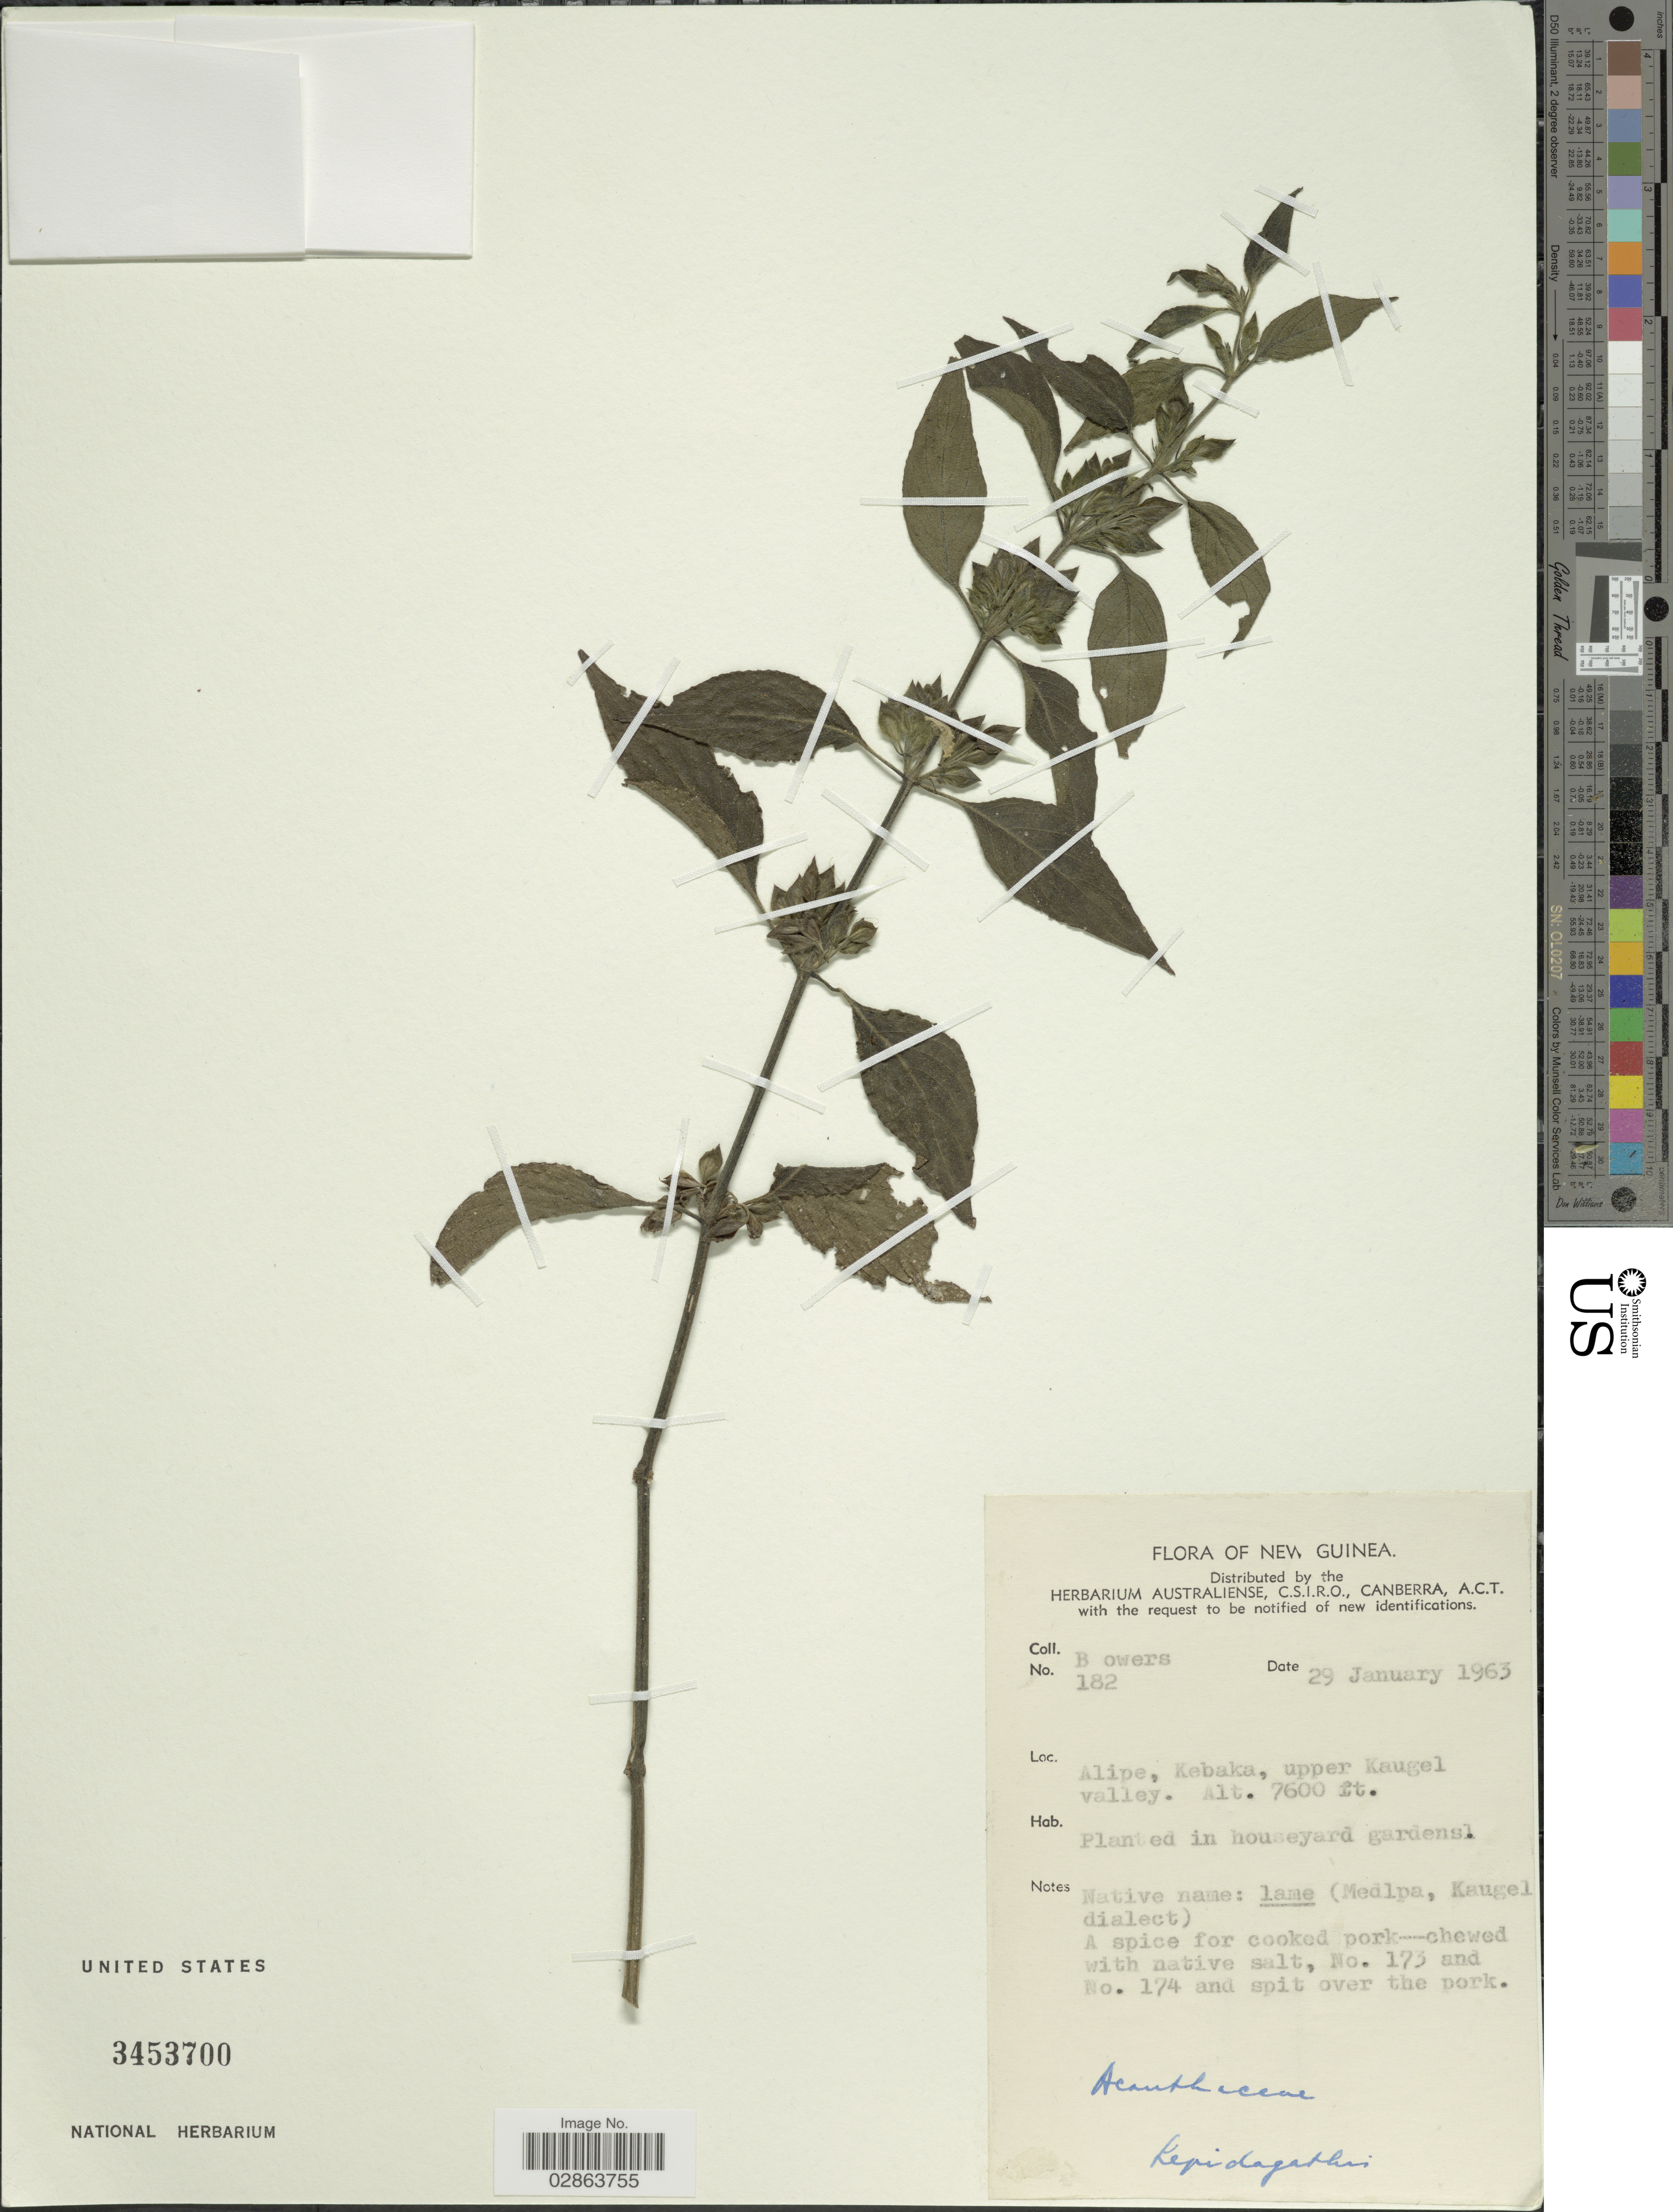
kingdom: Plantae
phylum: Tracheophyta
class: Magnoliopsida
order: Lamiales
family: Acanthaceae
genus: Lepidagathis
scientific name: Lepidagathis sp.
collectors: -. Bowers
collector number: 182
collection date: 1963-01-29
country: Papua New Guinea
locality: New Guinea, Alipe, Kebaka, upper Kaugel valley.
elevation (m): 2316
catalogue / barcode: US 3453700